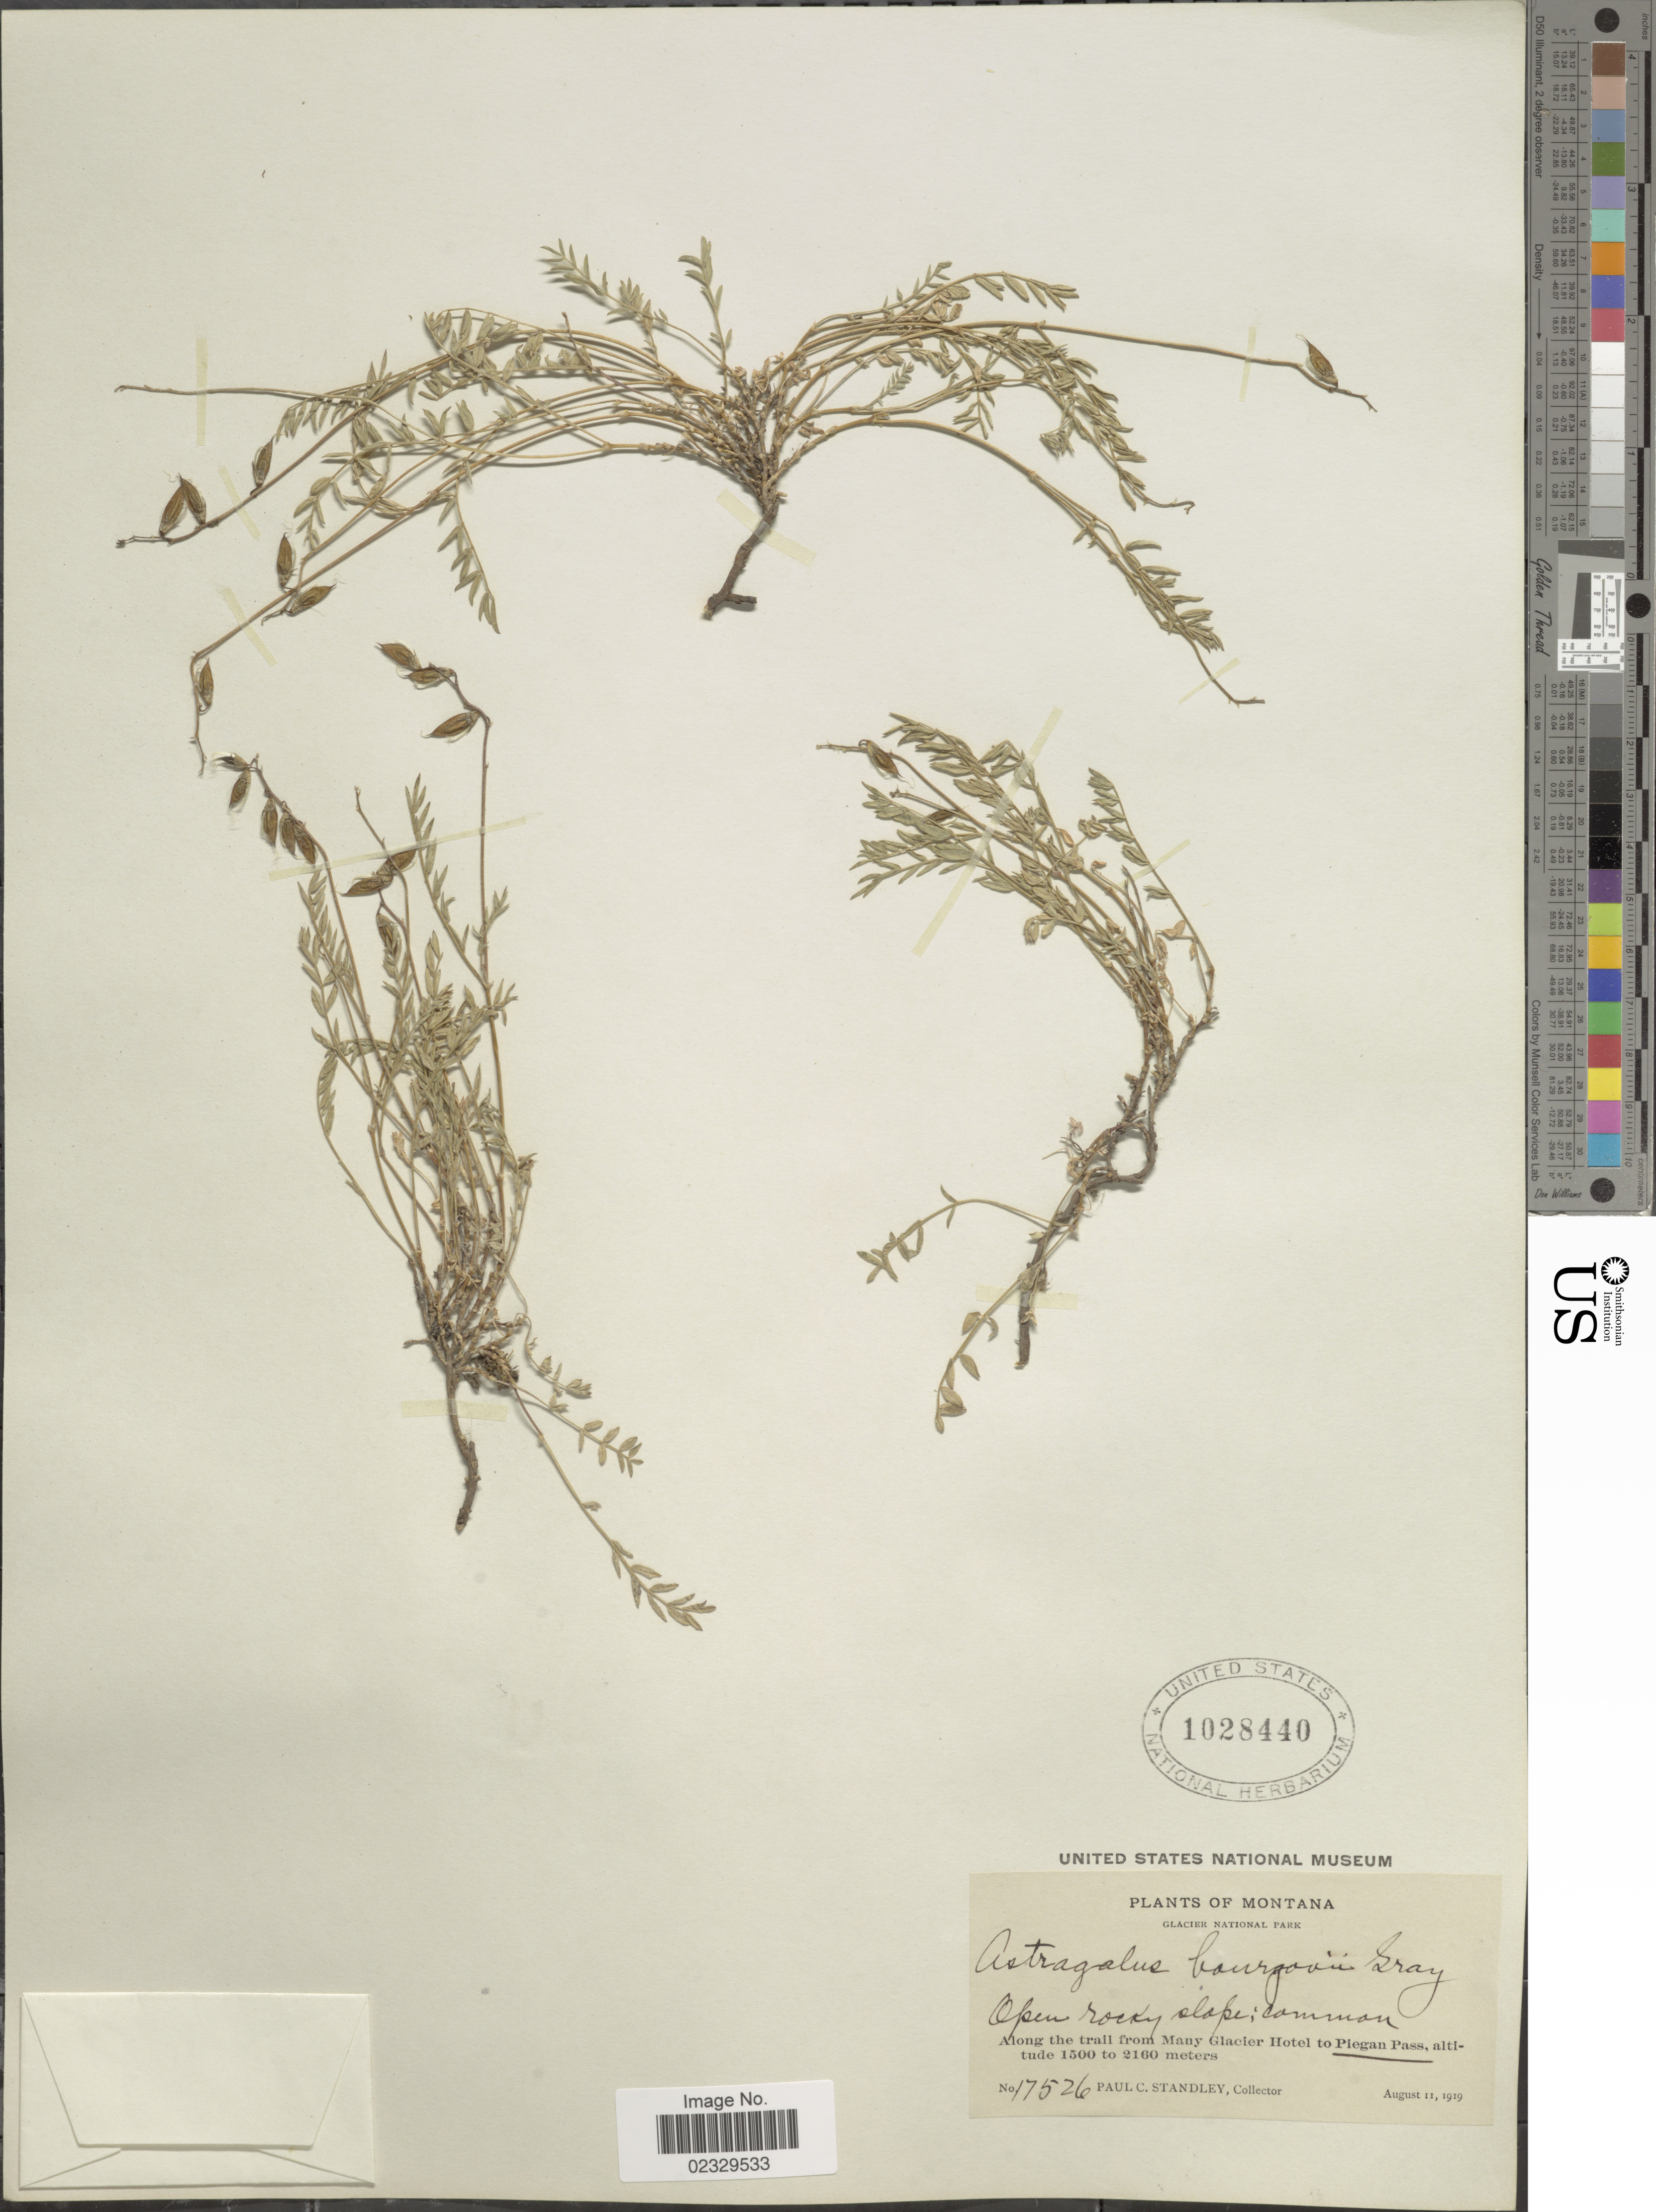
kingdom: Plantae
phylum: Tracheophyta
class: Magnoliopsida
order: Fabales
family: Fabaceae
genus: Astragalus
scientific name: Astragalus bourgovii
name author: A. Gray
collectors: P. C. Standley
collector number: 17526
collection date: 1919-08-11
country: United States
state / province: Montana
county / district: Glacier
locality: Glacier National Park. Along the trail from Many Glacier Hotel to Piegan Pass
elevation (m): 1500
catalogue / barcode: US 1028440